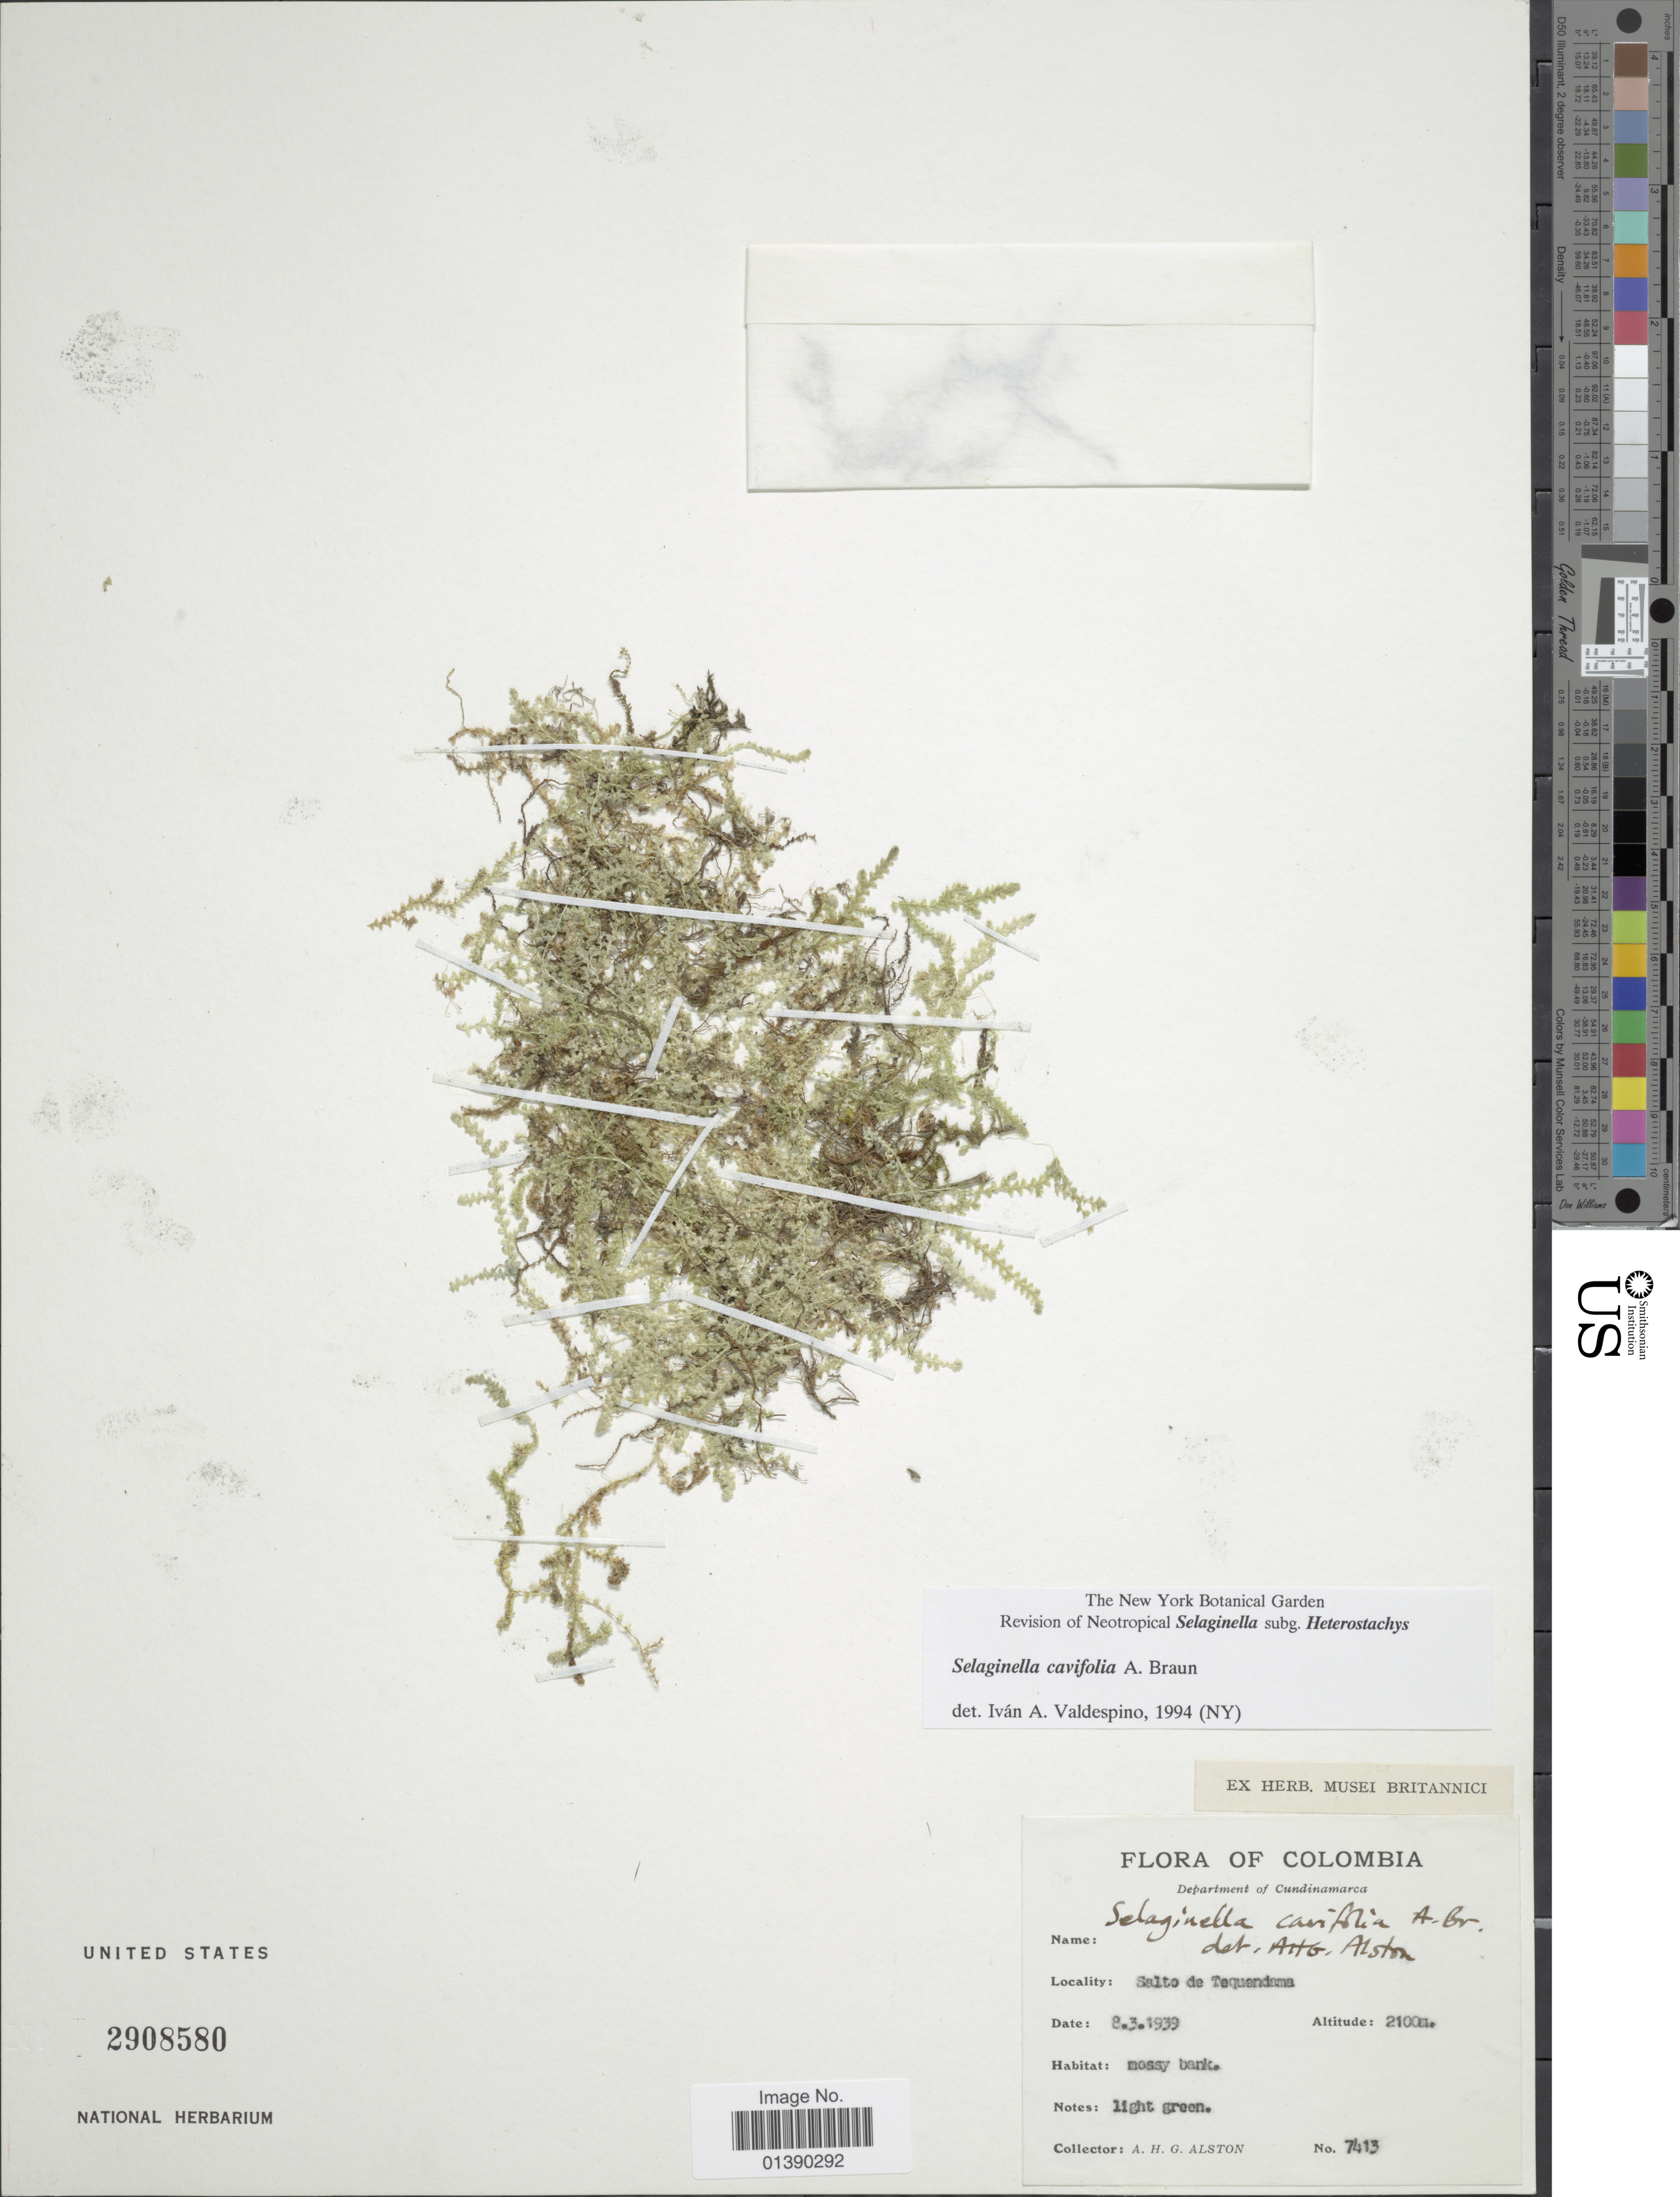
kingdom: Plantae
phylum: Tracheophyta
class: Lycopodiopsida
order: Selaginellales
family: Selaginellaceae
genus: Selaginella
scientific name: Selaginella cavifolia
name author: A. Braun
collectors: A. H. Alston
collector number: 7413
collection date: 1939-03-08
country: Colombia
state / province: Cundinamarca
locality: Salto de Tequendama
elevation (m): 2100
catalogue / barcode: US 2908580